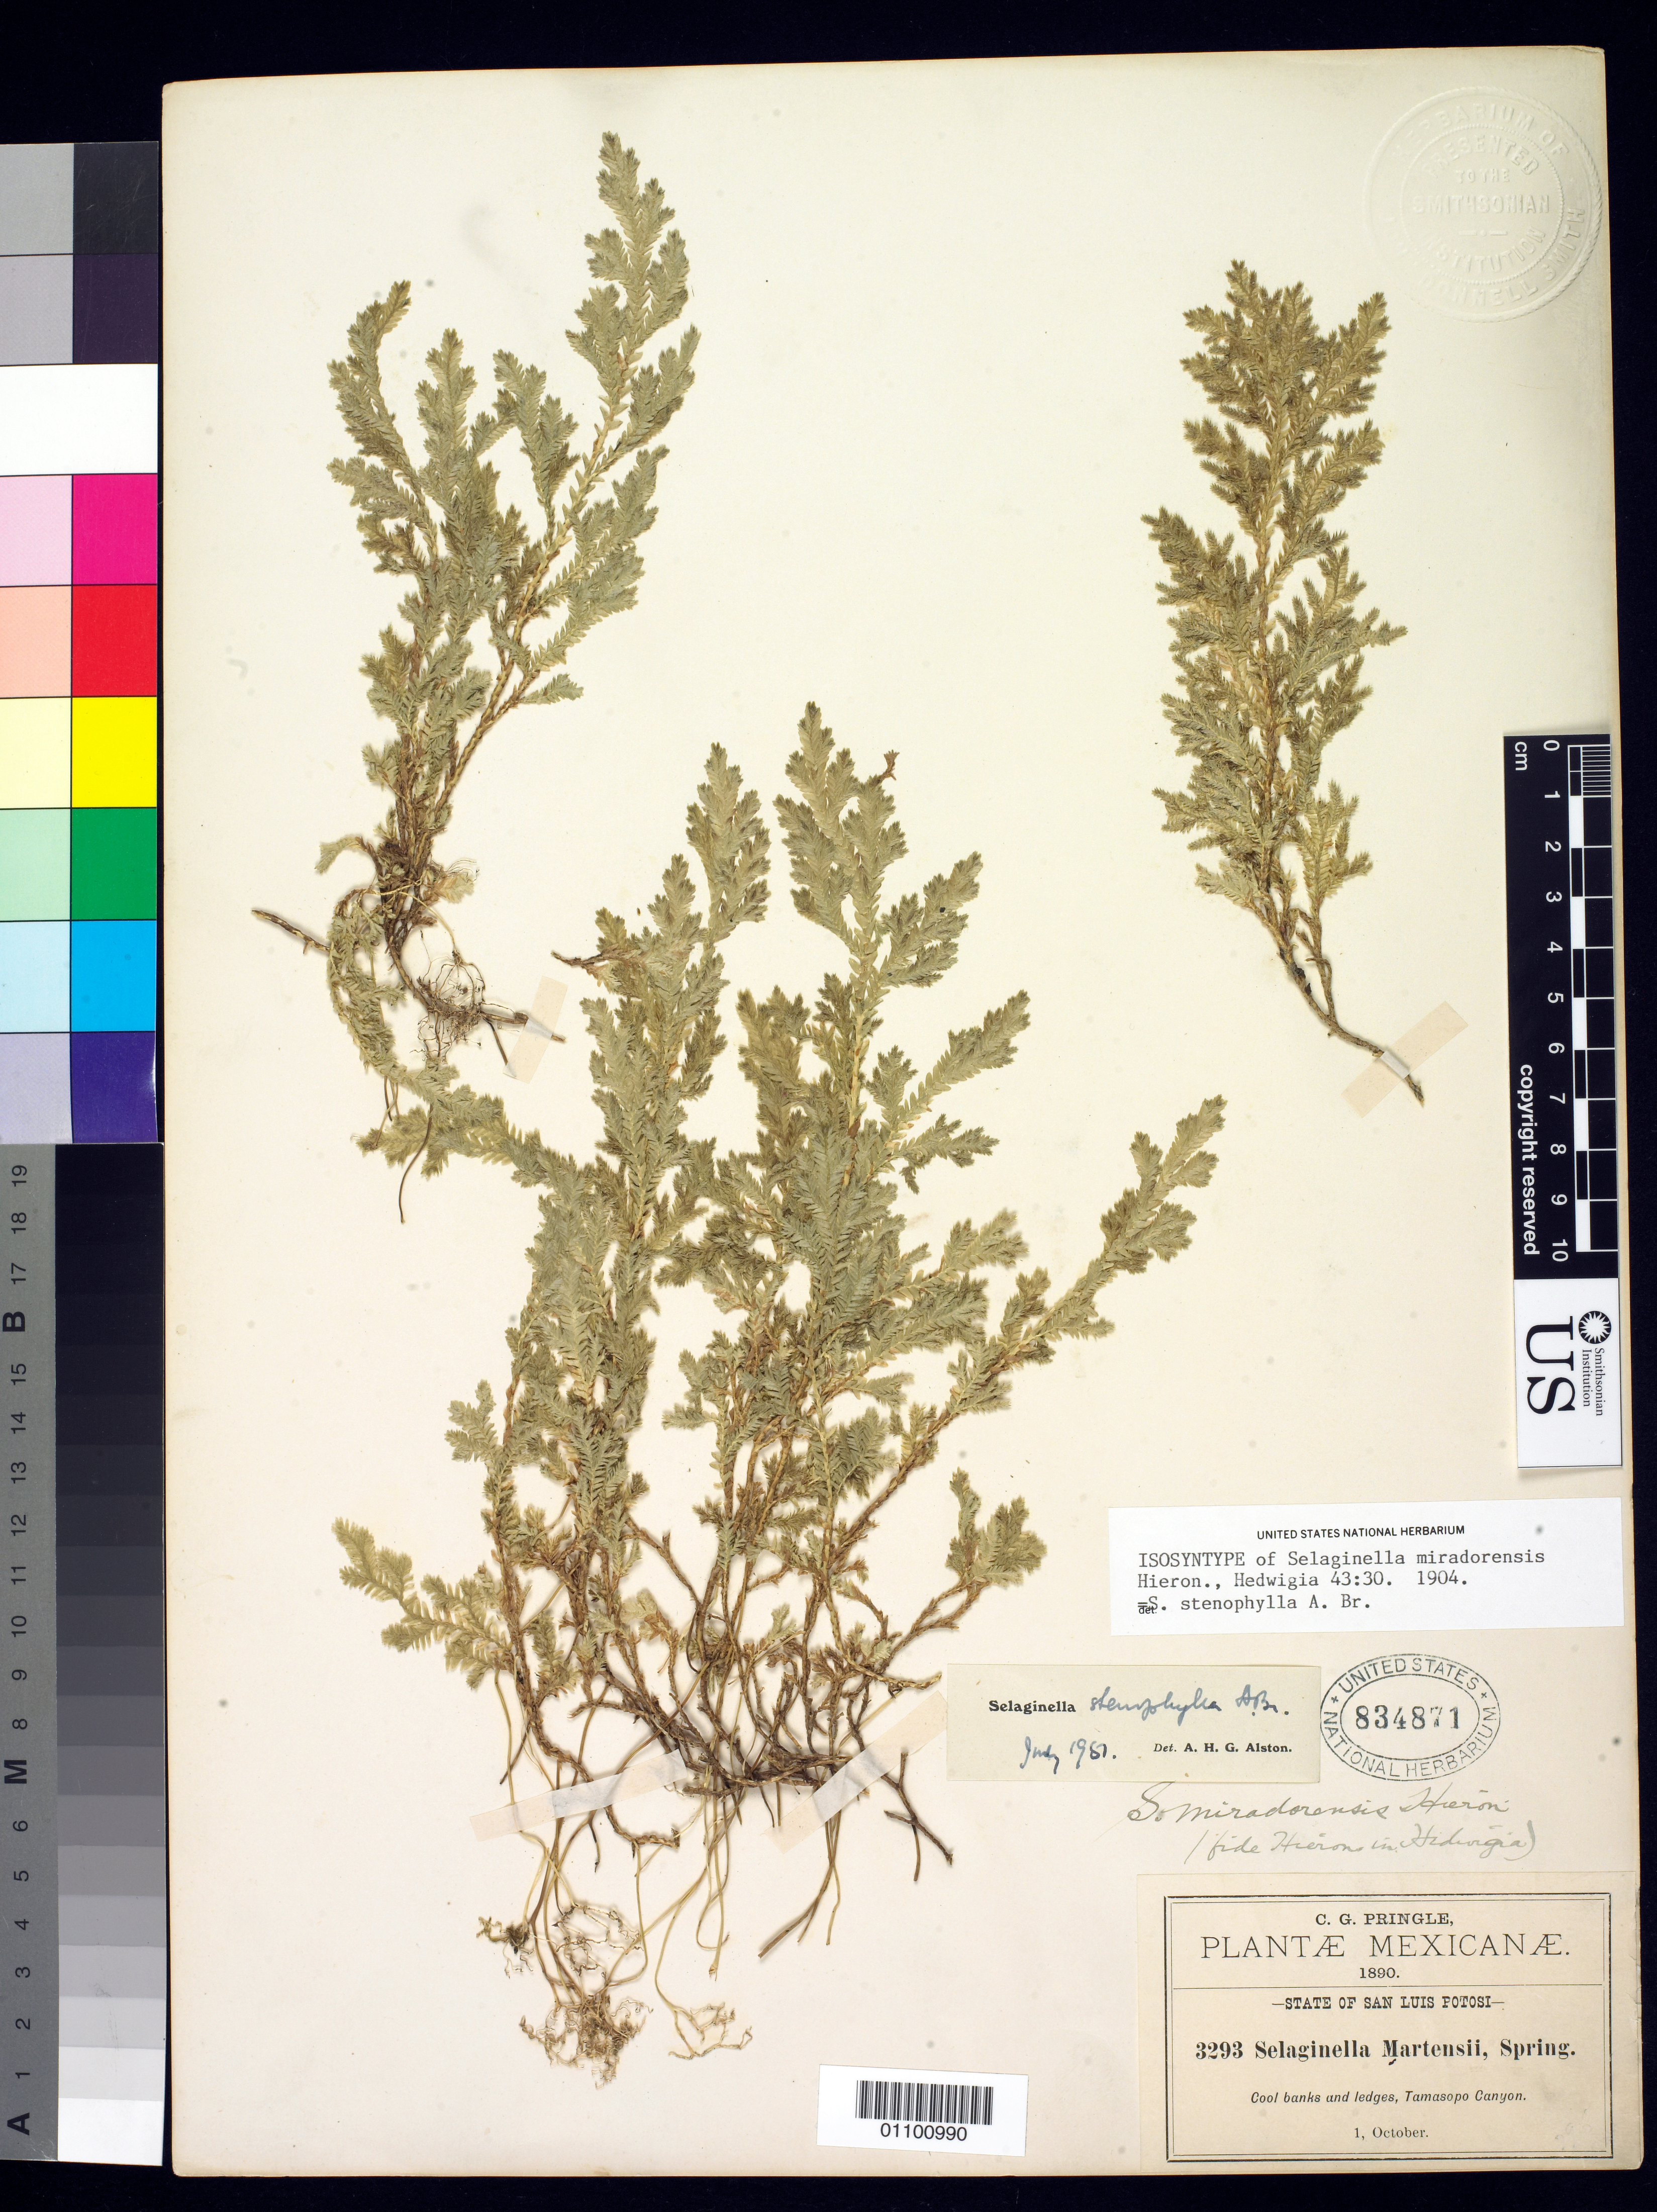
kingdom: Plantae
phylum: Tracheophyta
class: Lycopodiopsida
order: Selaginellales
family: Selaginellaceae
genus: Selaginella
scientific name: Selaginella miradorensis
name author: Hieron.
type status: Isolectotype; Isosyntype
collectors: C. G. Pringle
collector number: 3293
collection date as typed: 01 Oct 1890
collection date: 1890-10-01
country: Mexico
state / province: San Luis Potosi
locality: Tamasopo Canyon.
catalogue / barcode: US 834871